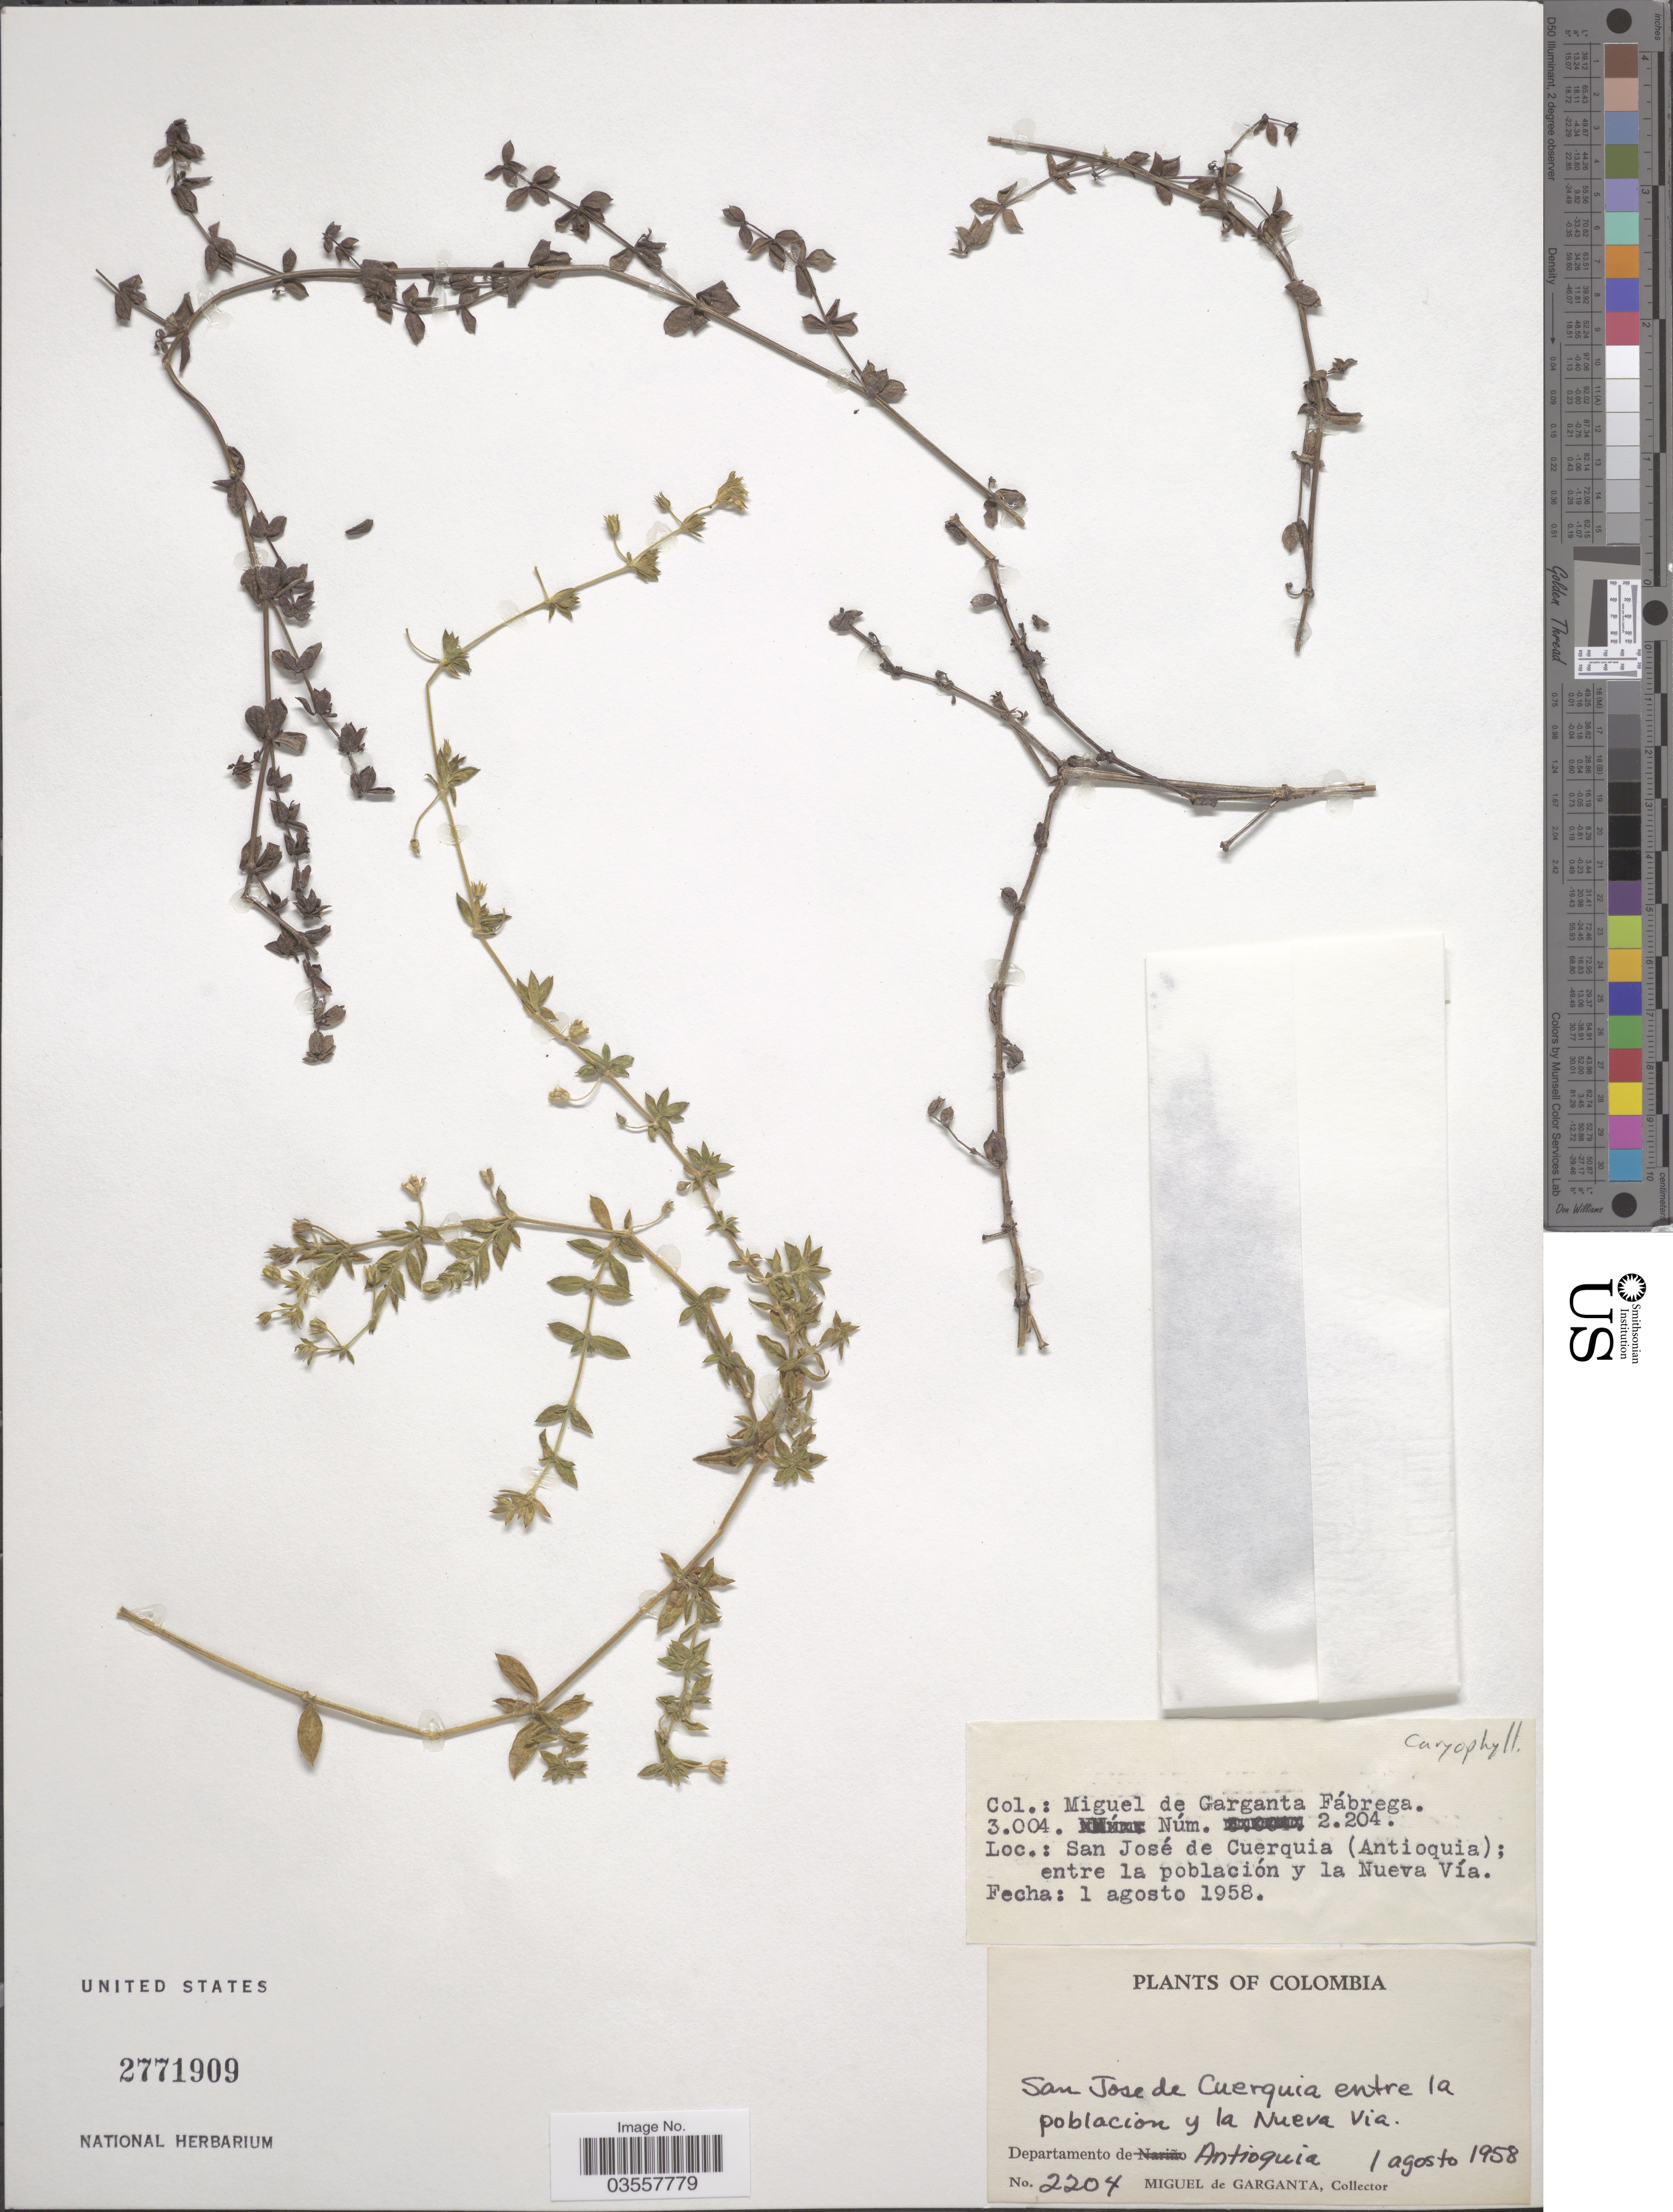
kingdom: Plantae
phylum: Tracheophyta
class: Magnoliopsida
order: Caryophyllales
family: Caryophyllaceae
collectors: M. Fabrega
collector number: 2204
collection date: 1958-08-01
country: Colombia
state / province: Antioquia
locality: San José de Cuerquia entre la poblacion y la Nueva Via. Departamento de Antioquia.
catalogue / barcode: US 2771909